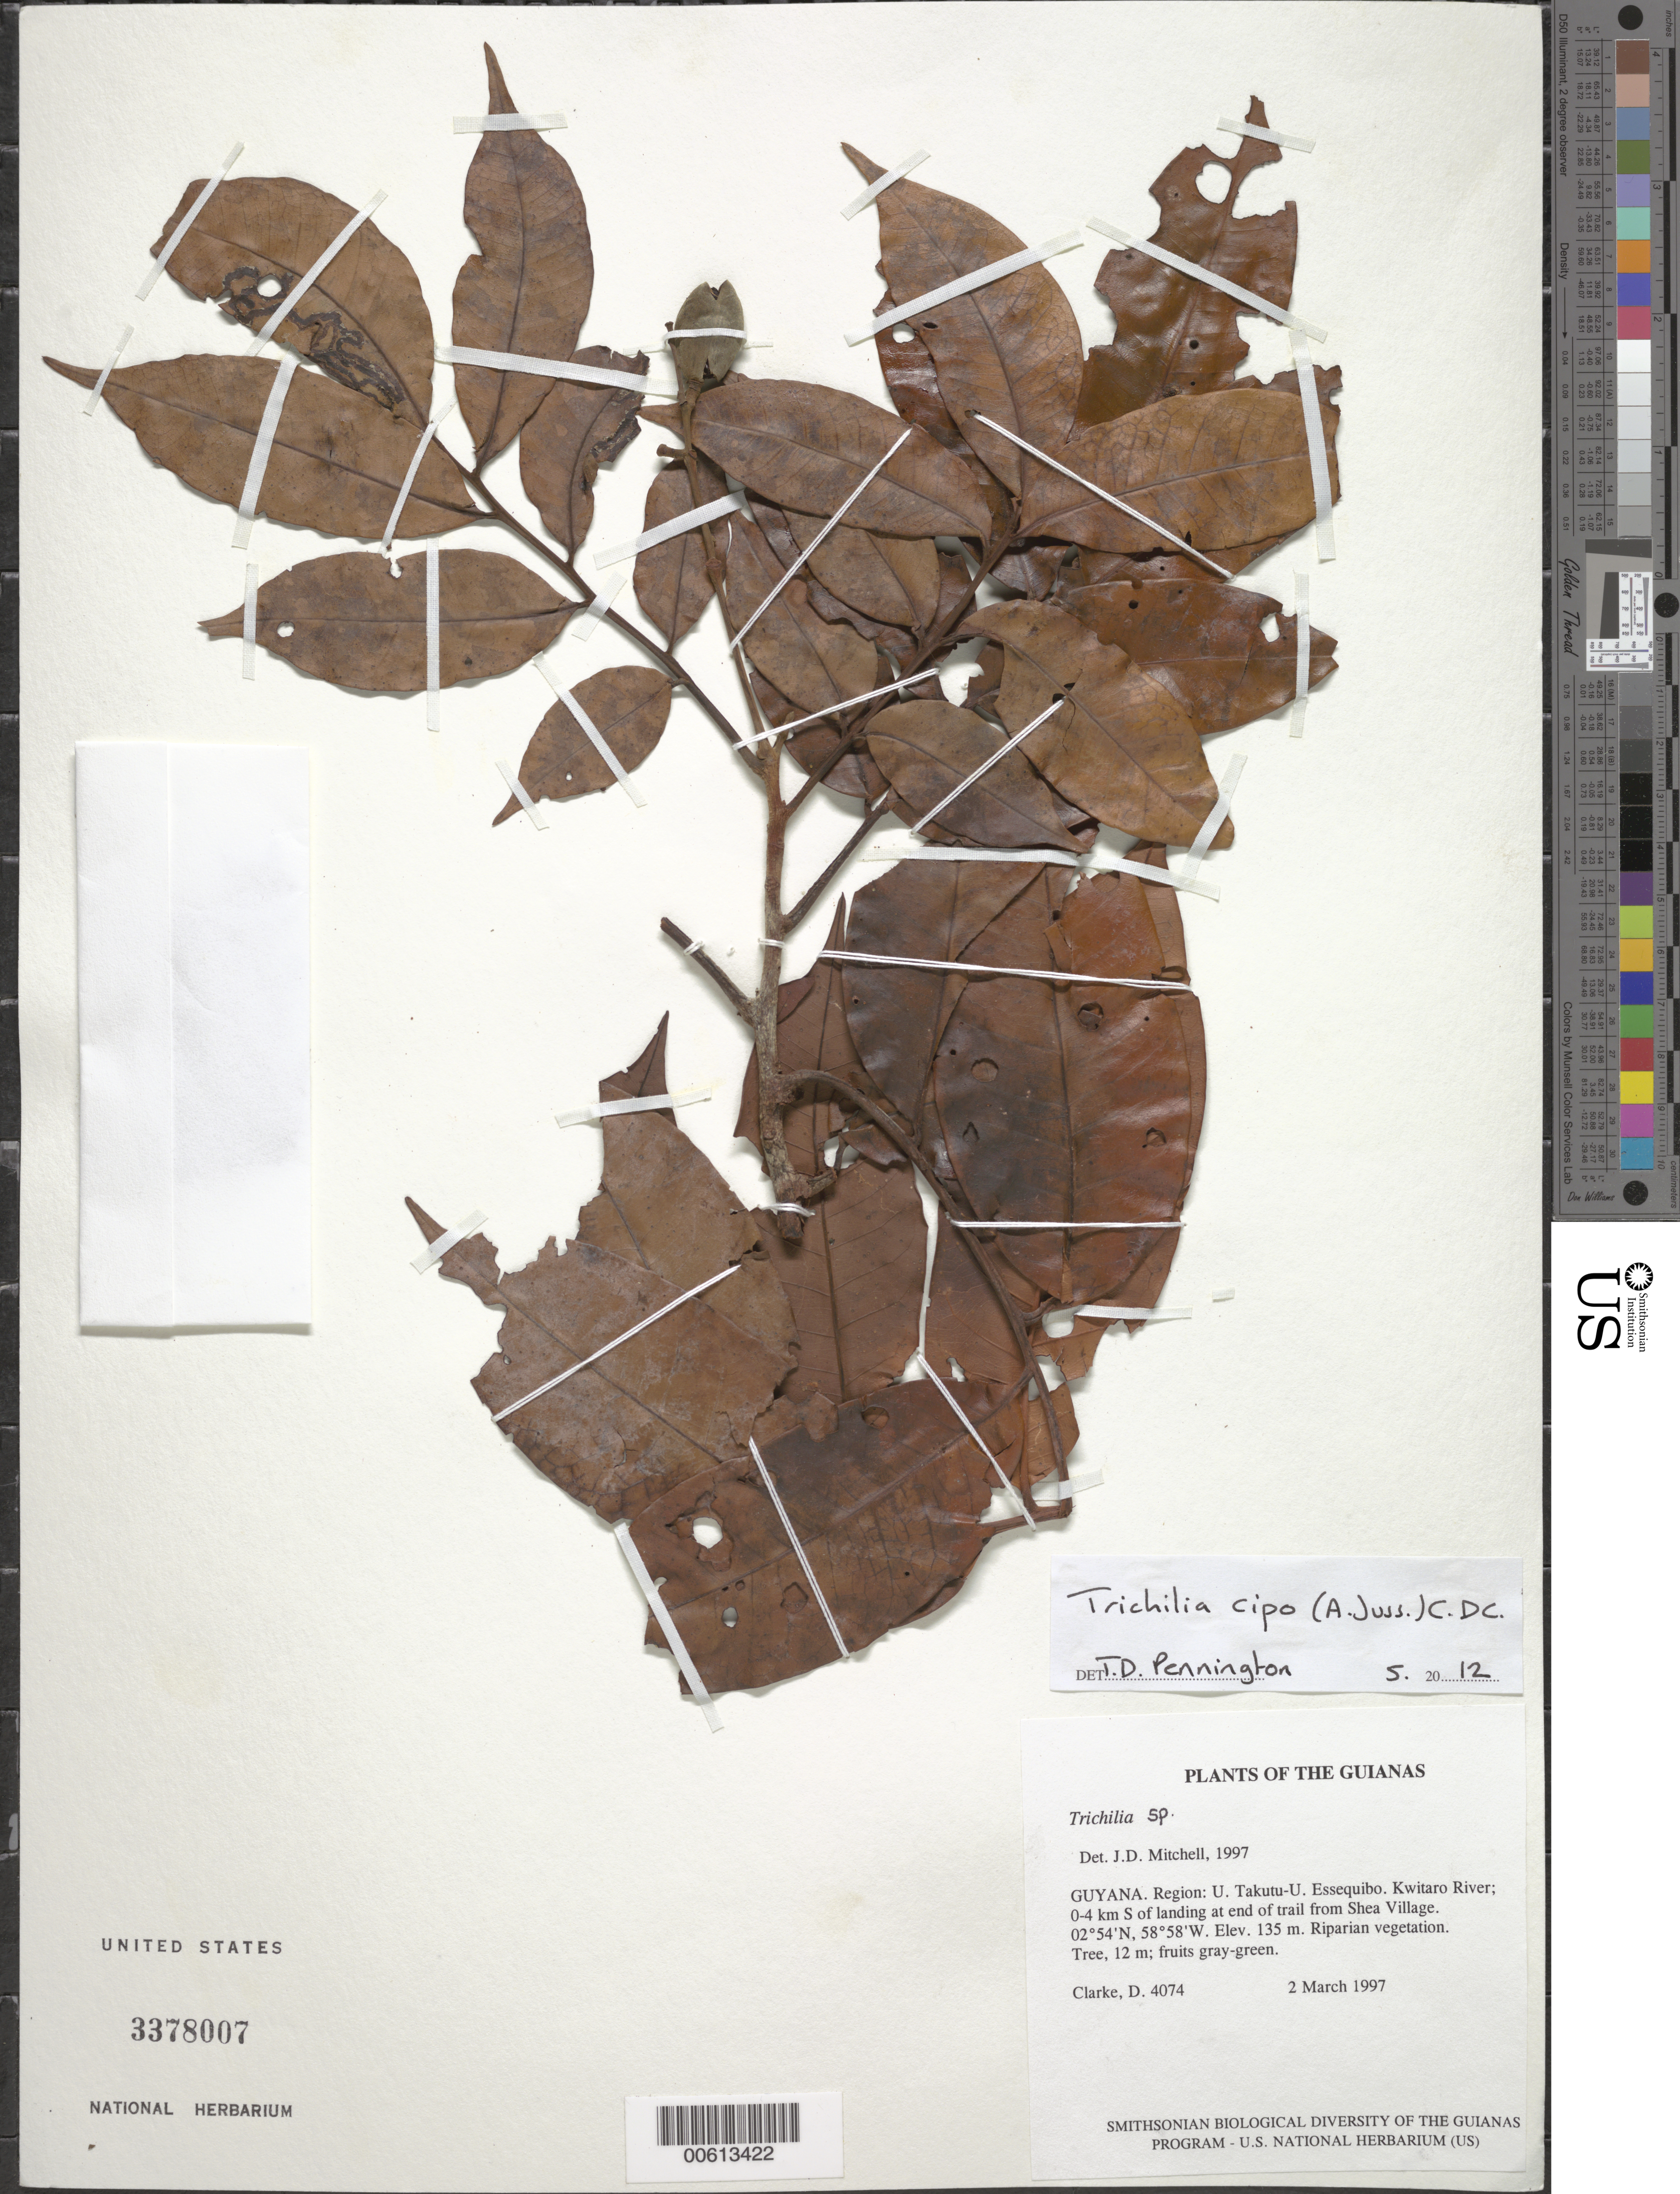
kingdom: Plantae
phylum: Tracheophyta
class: Magnoliopsida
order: Sapindales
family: Meliaceae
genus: Trichilia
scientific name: Trichilia cipo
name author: (A. Juss.) C. DC.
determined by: Pennington, T. D., (K)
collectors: H. D. Clarke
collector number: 4074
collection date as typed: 2 March 1997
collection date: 1997-03-02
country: Guyana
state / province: U. Takutu-U. Essequibo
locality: Kwitaro River; 0-4 km S of landing at end of trail from Shea Village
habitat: Riparian vegetation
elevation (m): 135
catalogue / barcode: US 3378007